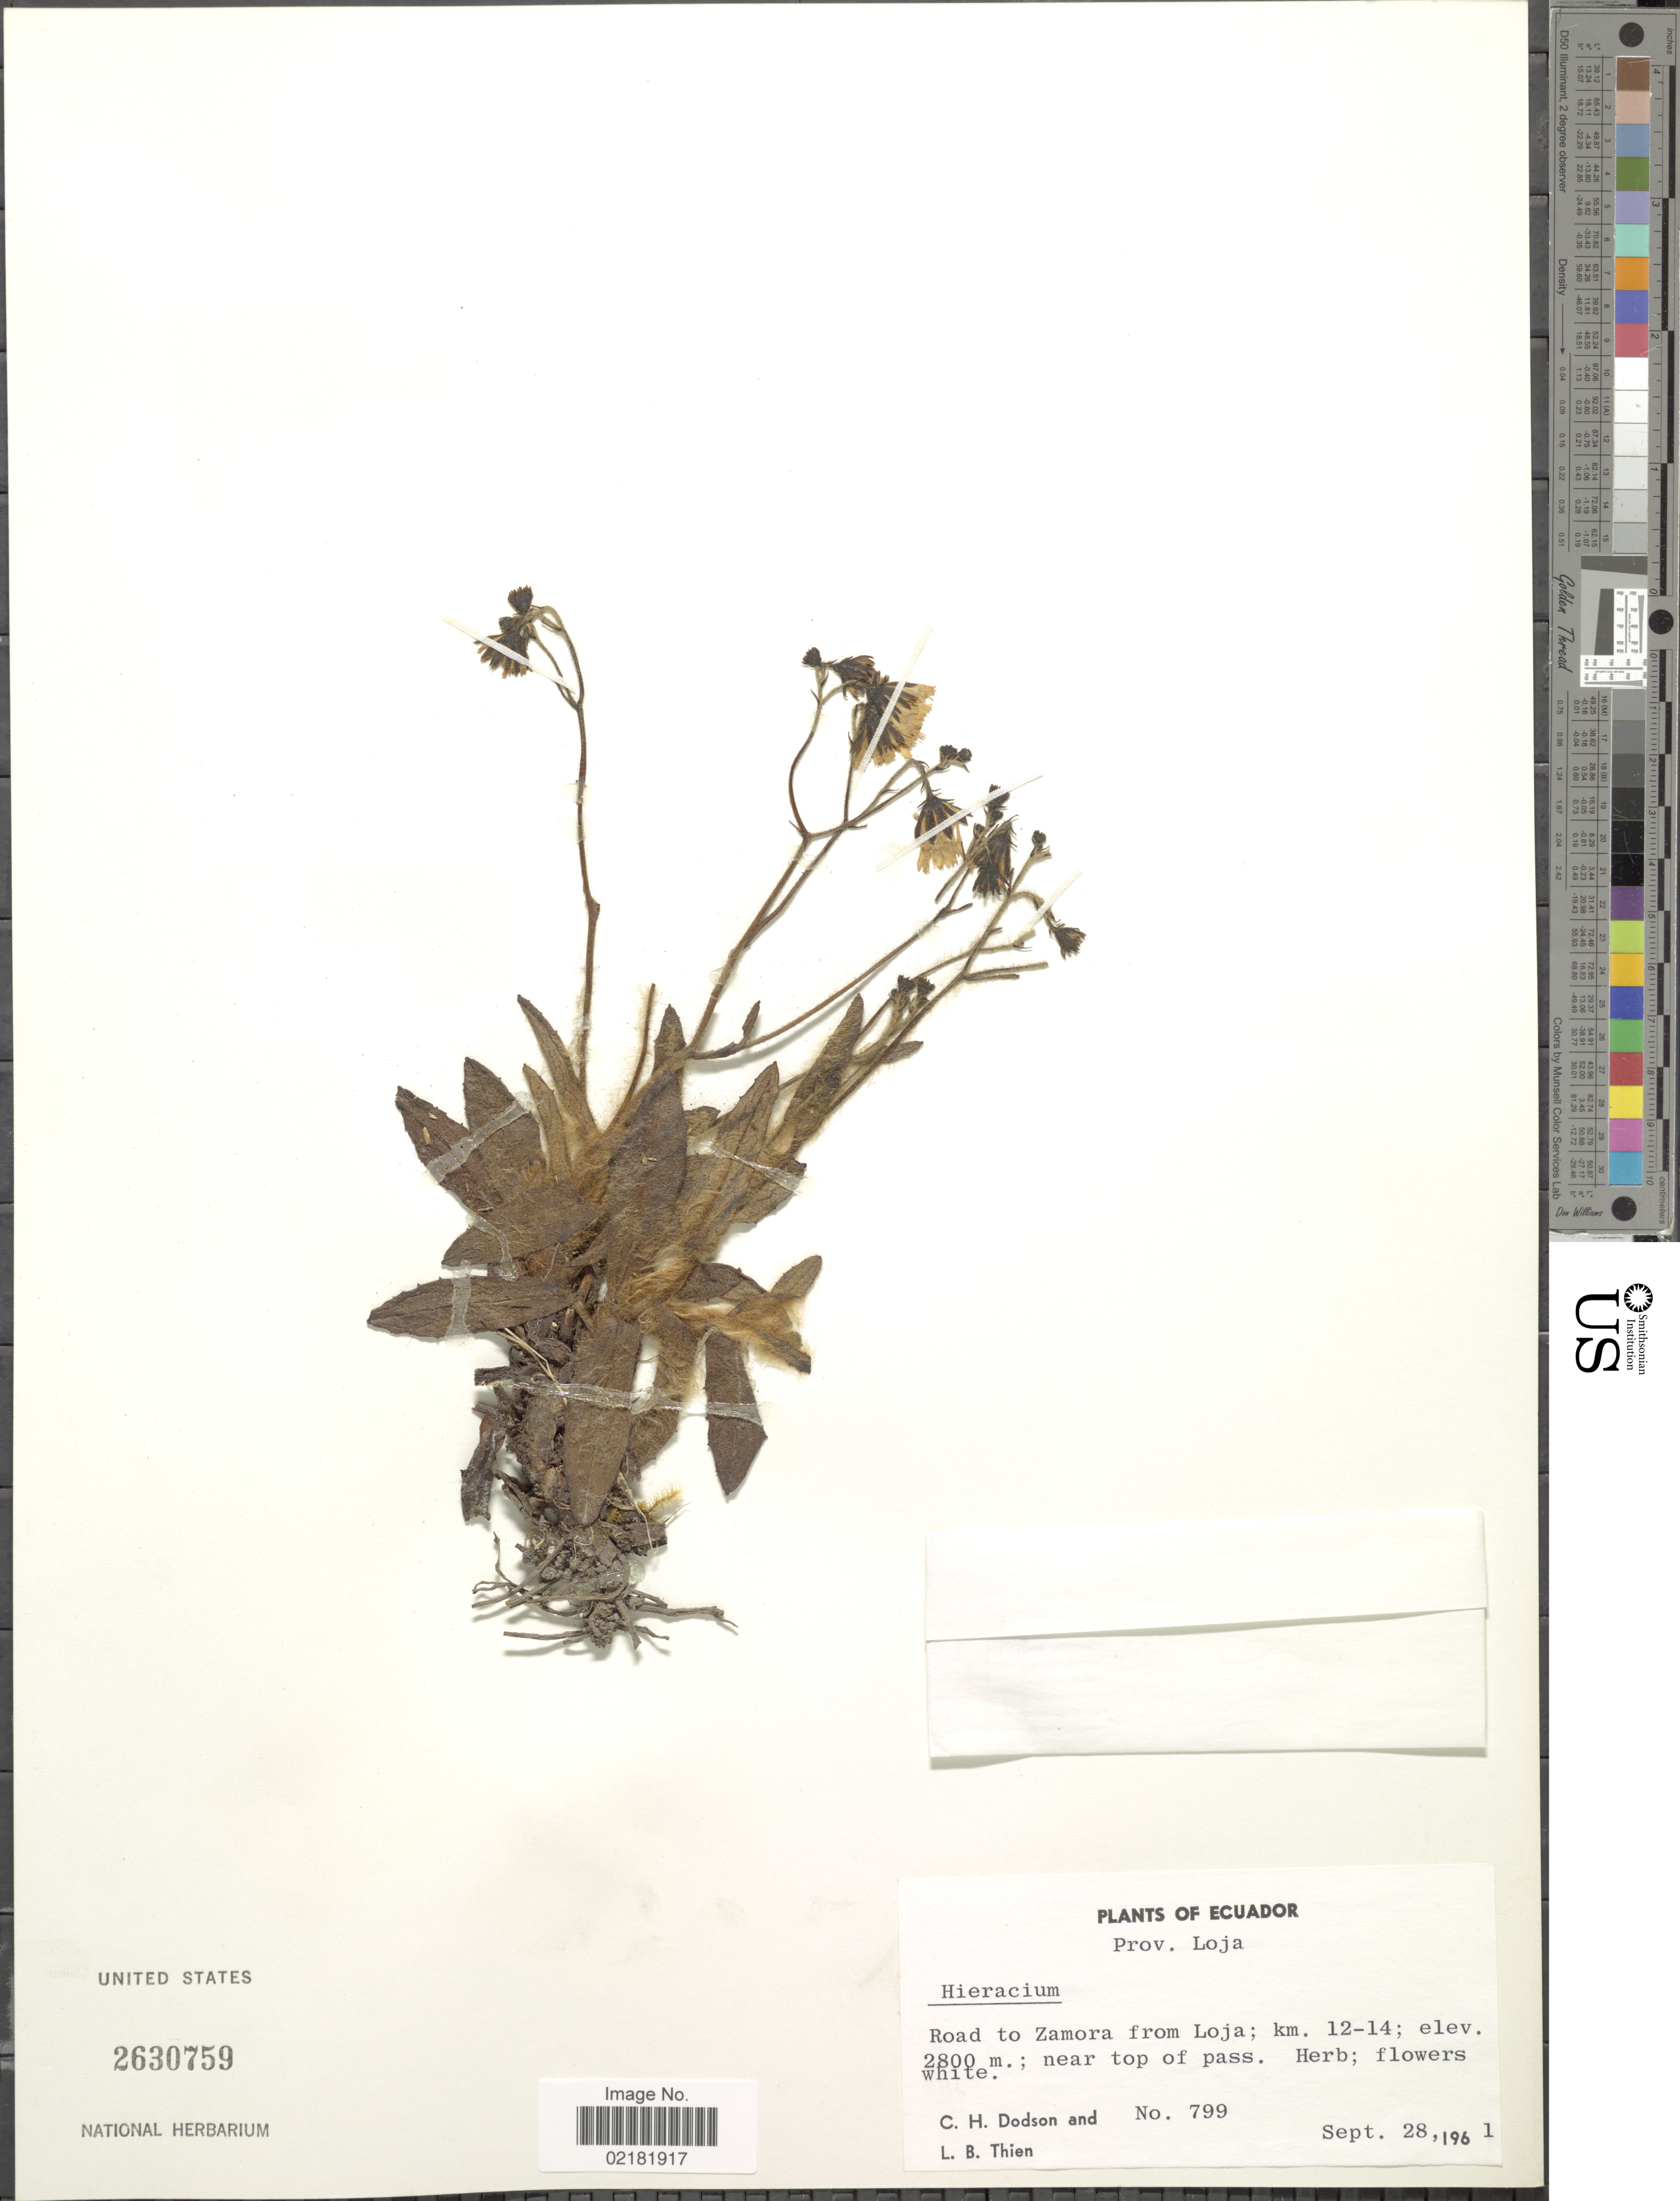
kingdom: Plantae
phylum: Tracheophyta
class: Magnoliopsida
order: Asterales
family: Asteraceae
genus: Hieracium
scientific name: Hieracium repandulare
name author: Druce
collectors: C. H. Dodson & L. Thien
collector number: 799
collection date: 1961-09-28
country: Ecuador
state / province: Loja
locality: Road to Zamora from Loja; km 12-14, near top of pass.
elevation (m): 2800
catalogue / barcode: US 2630759